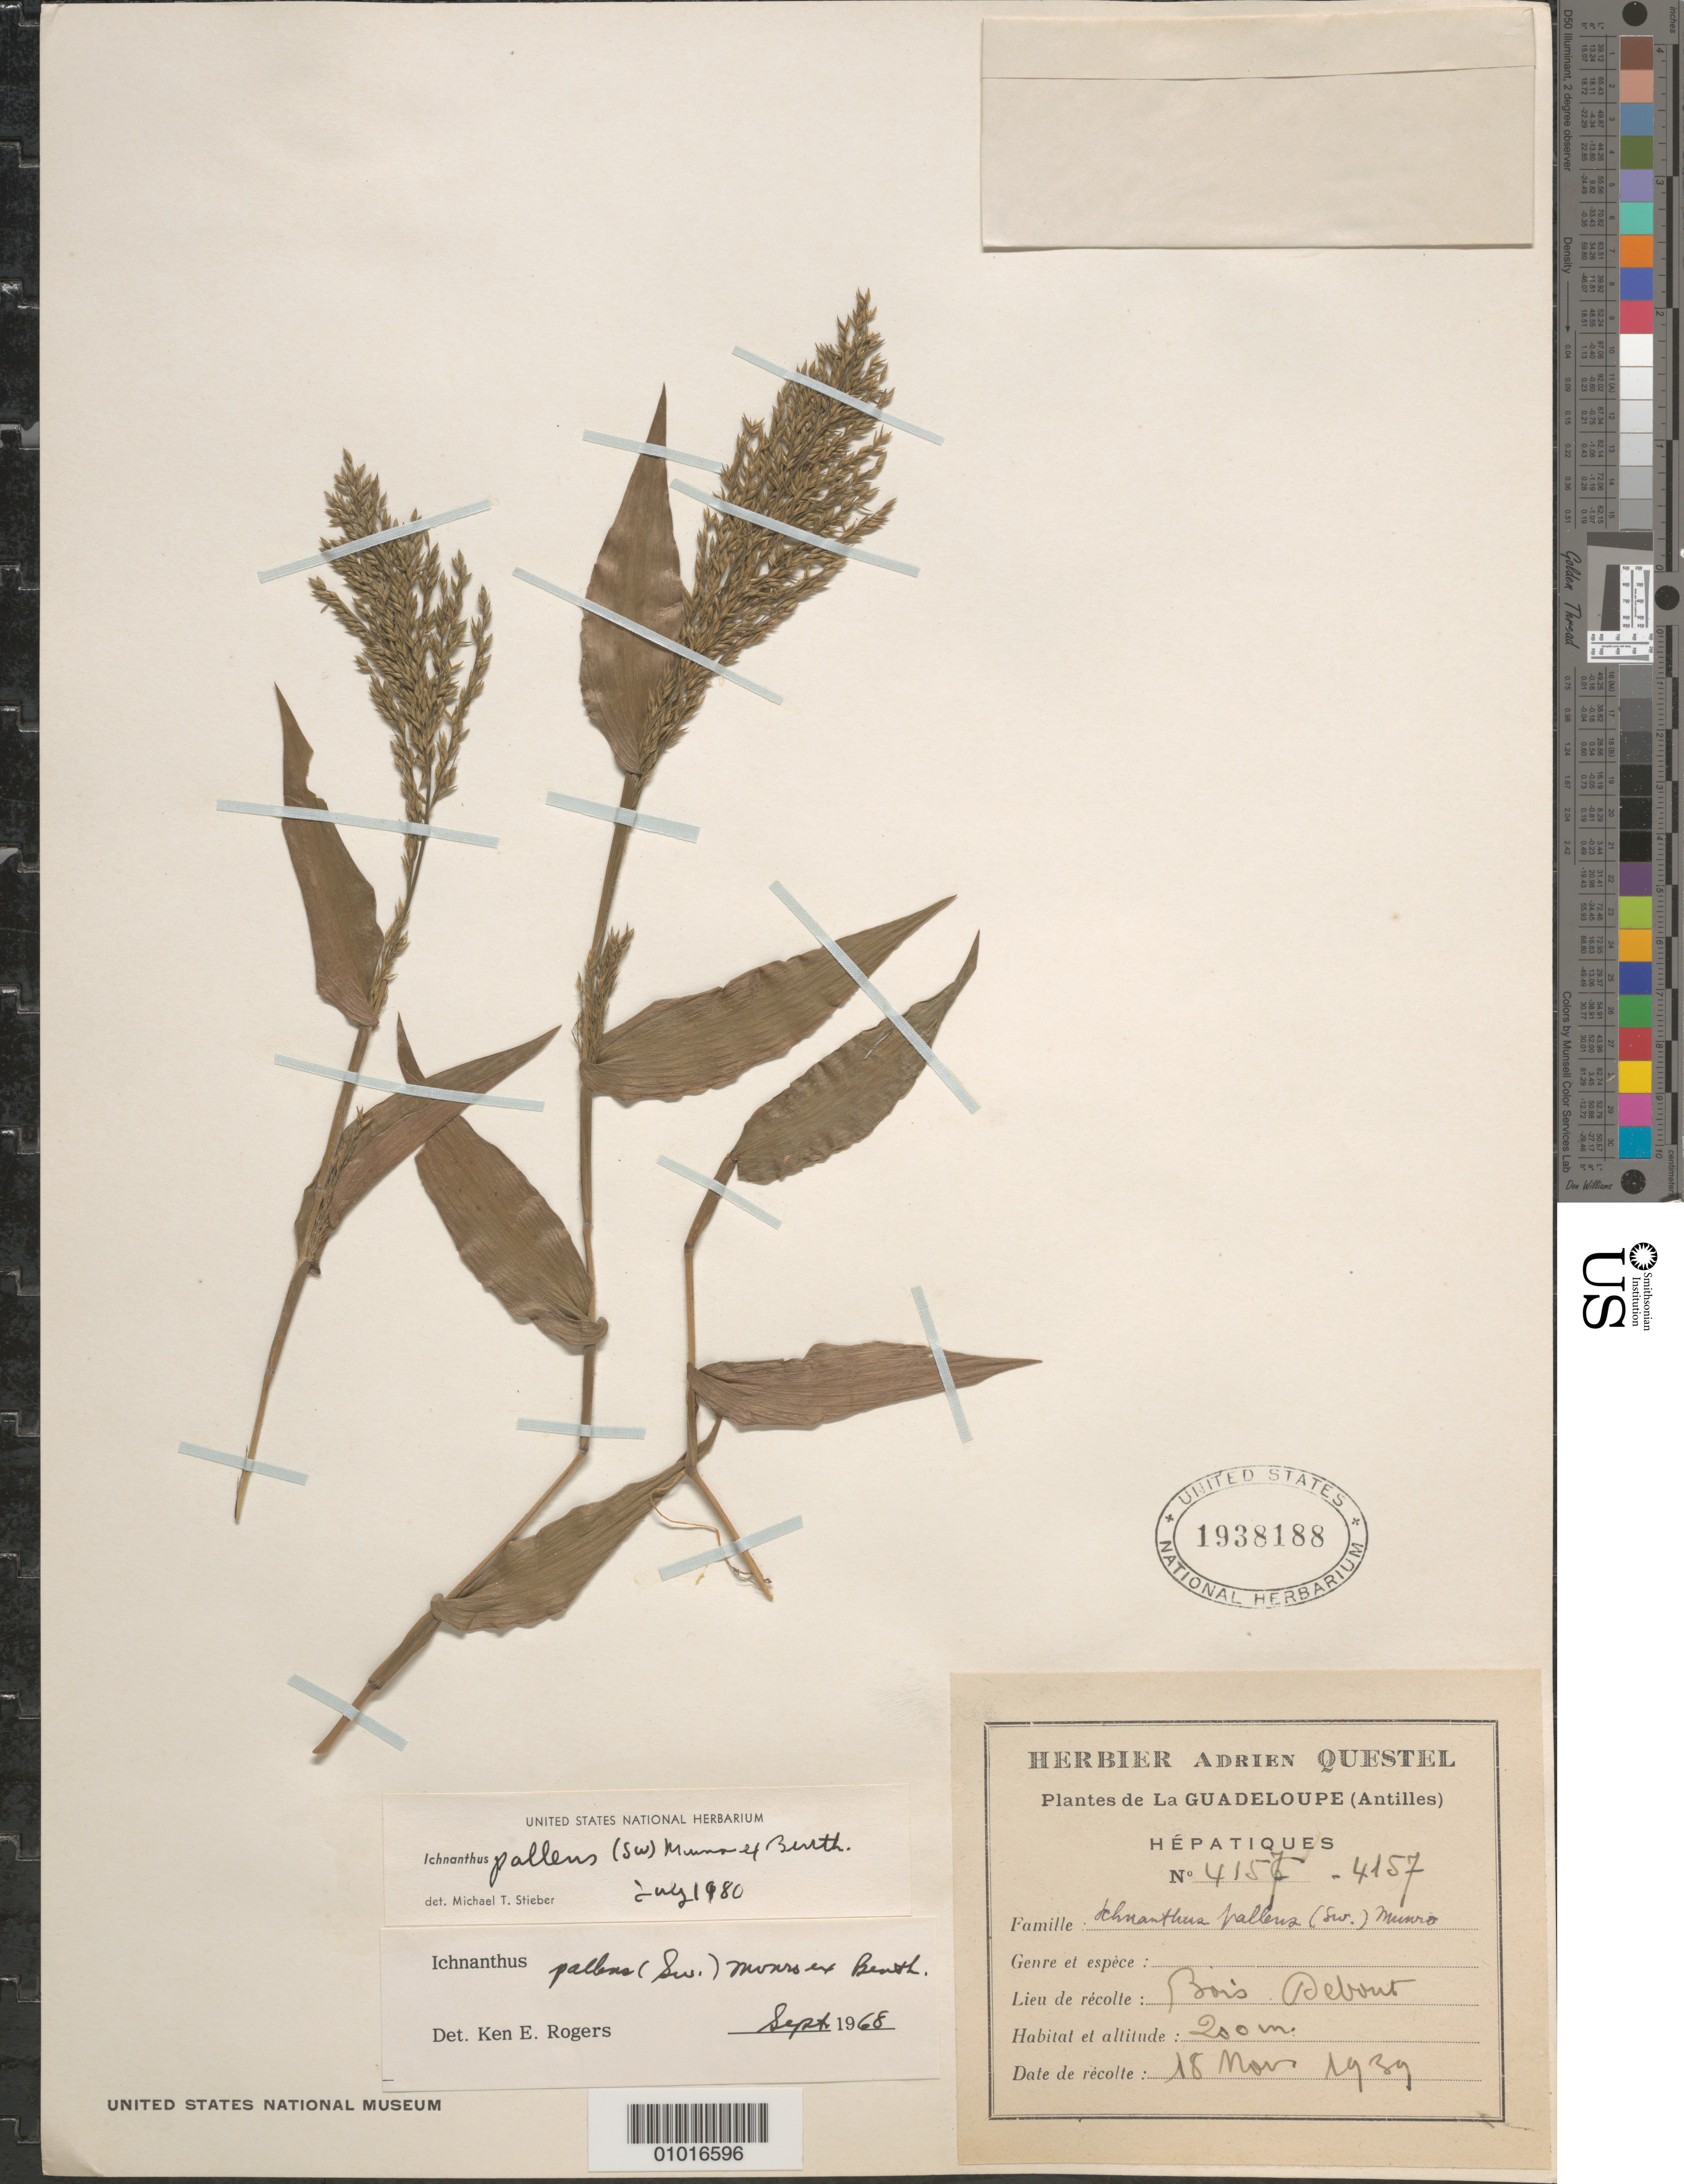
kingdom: Plantae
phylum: Tracheophyta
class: Liliopsida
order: Poales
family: Poaceae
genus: Ichnanthus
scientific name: Ichnanthus pallens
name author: (Sw.) Munro ex Benth.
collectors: A. Questel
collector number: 4156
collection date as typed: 18 Mar 1939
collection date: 1939-03-18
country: Guadeloupe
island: Basse Terre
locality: Bois Debout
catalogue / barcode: US 1938188